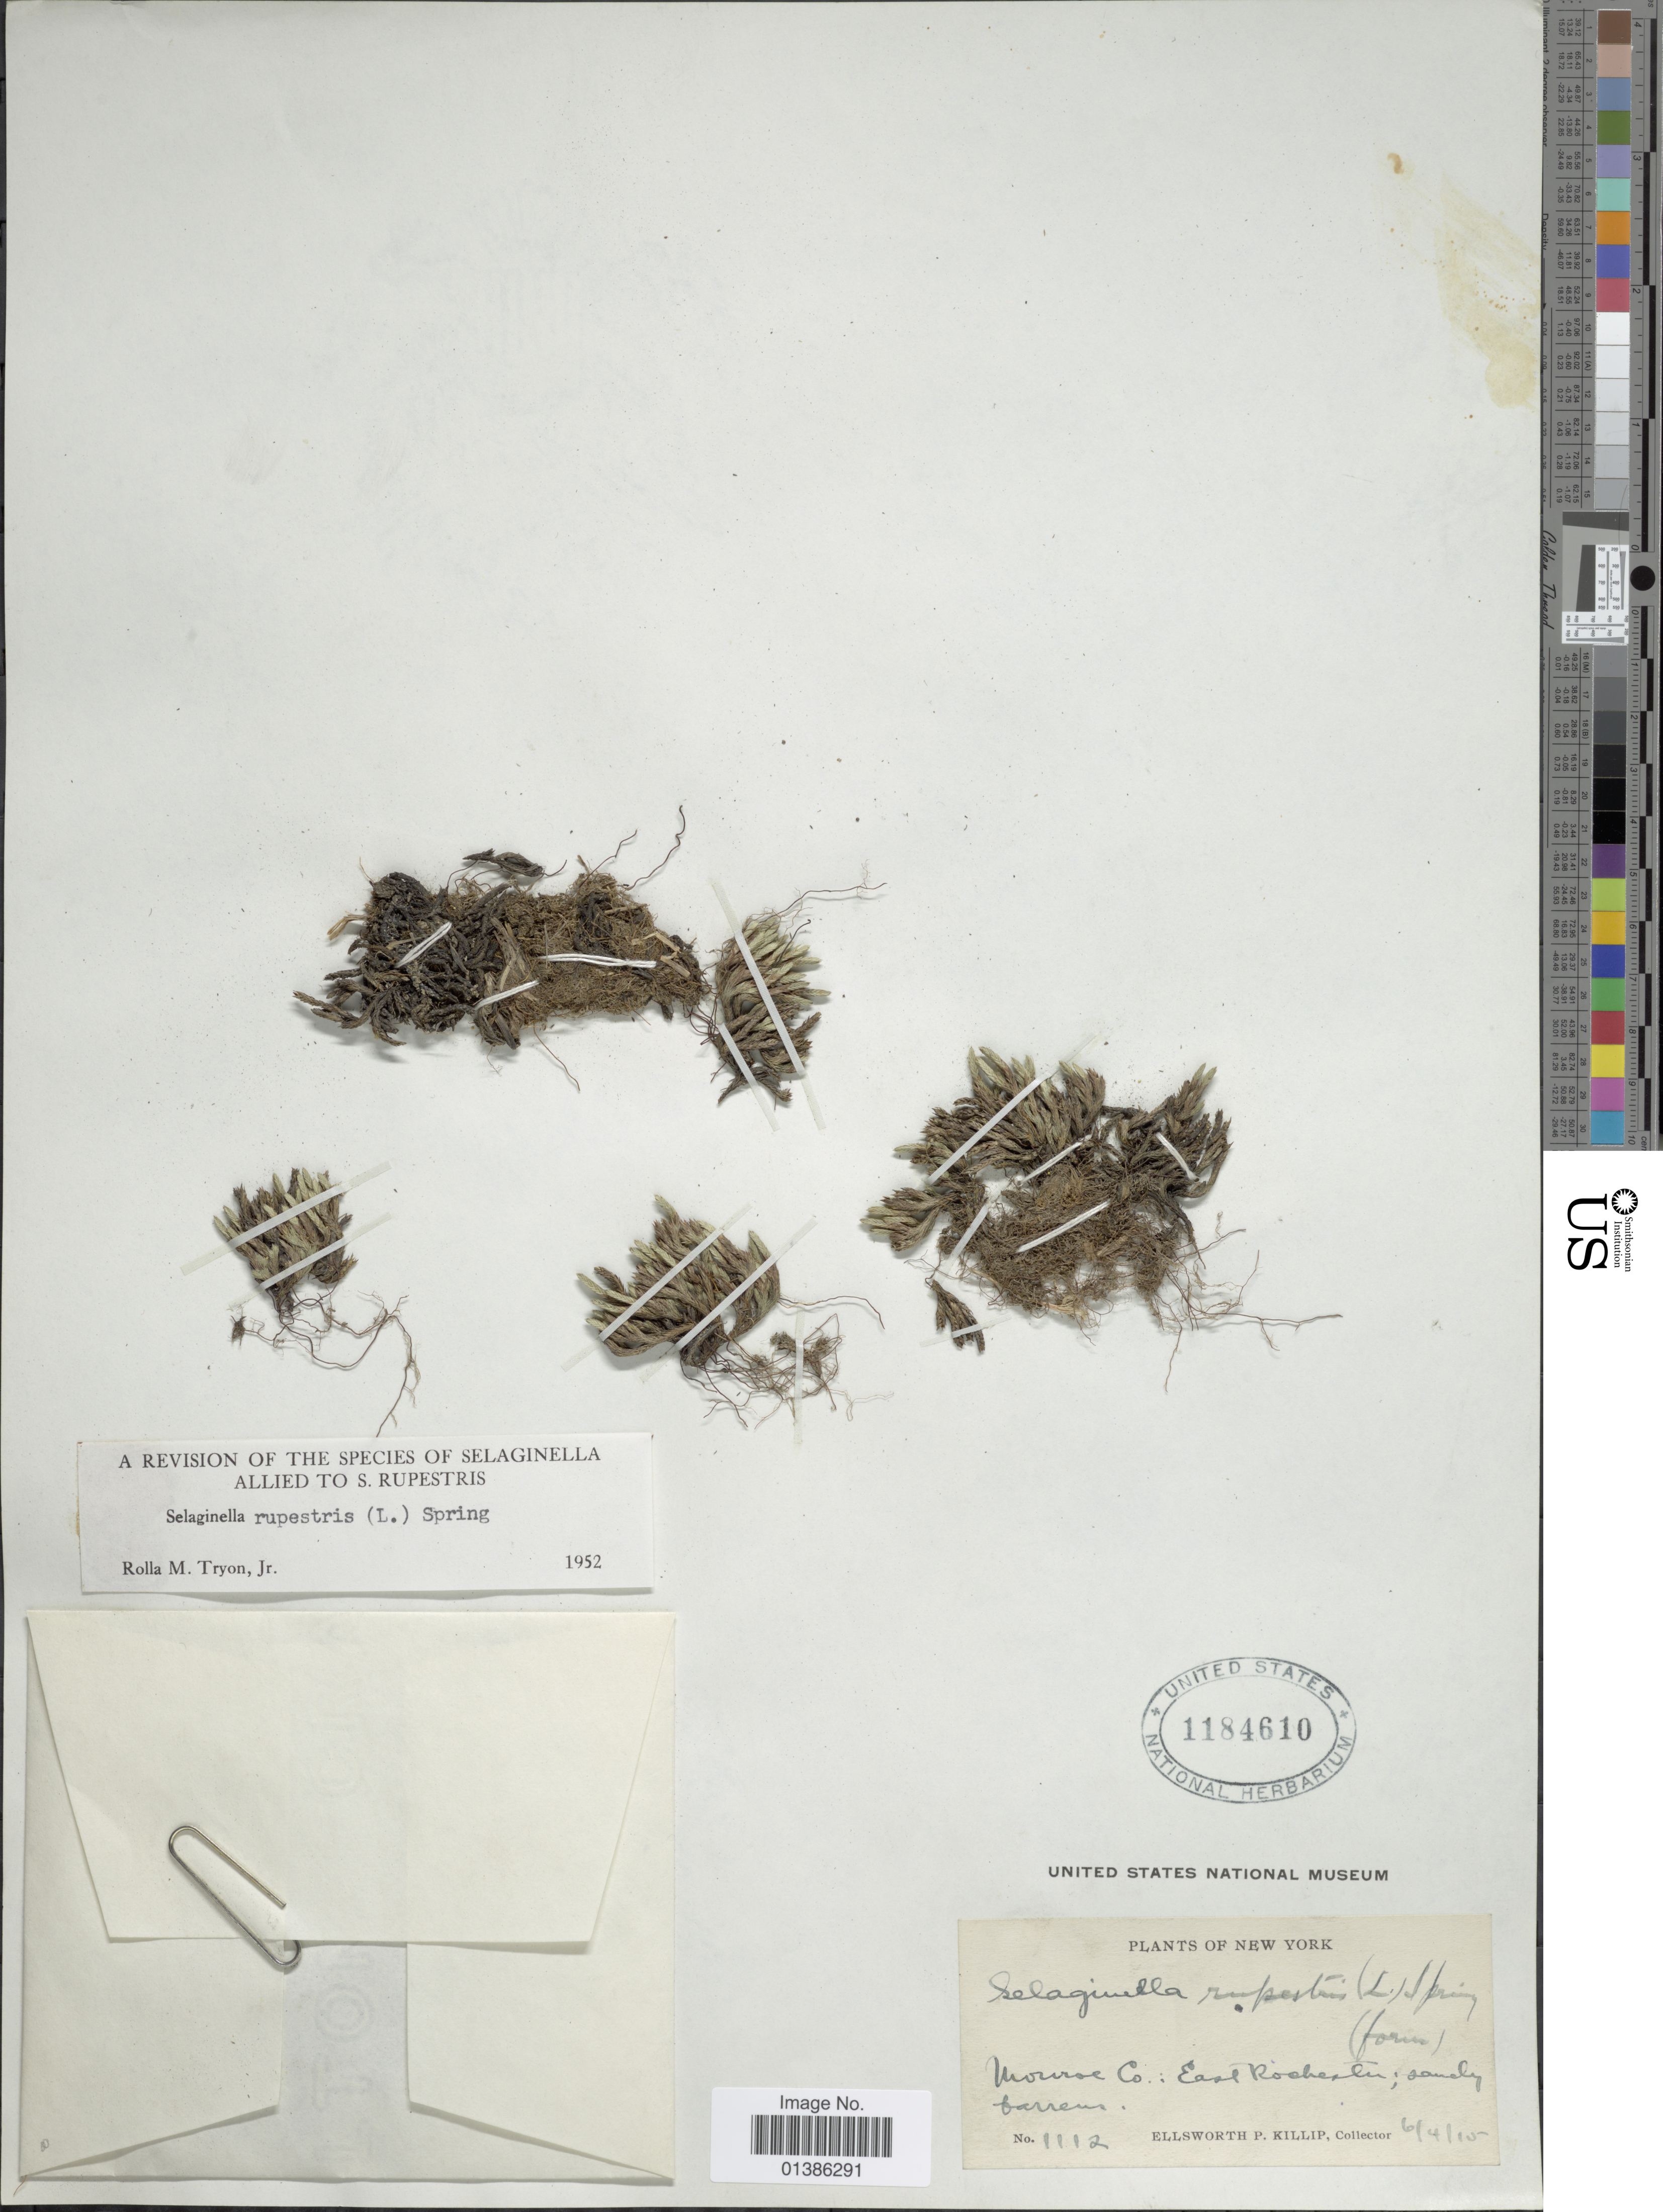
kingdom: Plantae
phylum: Tracheophyta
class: Lycopodiopsida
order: Selaginellales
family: Selaginellaceae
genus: Selaginella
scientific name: Selaginella rupestris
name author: (L.) Spring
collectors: E. P. Killip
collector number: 1112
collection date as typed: Transcribed d/m/y: 4/6/15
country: United States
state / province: New York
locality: Monroe Co.: East Rochester.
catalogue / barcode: US 1184610